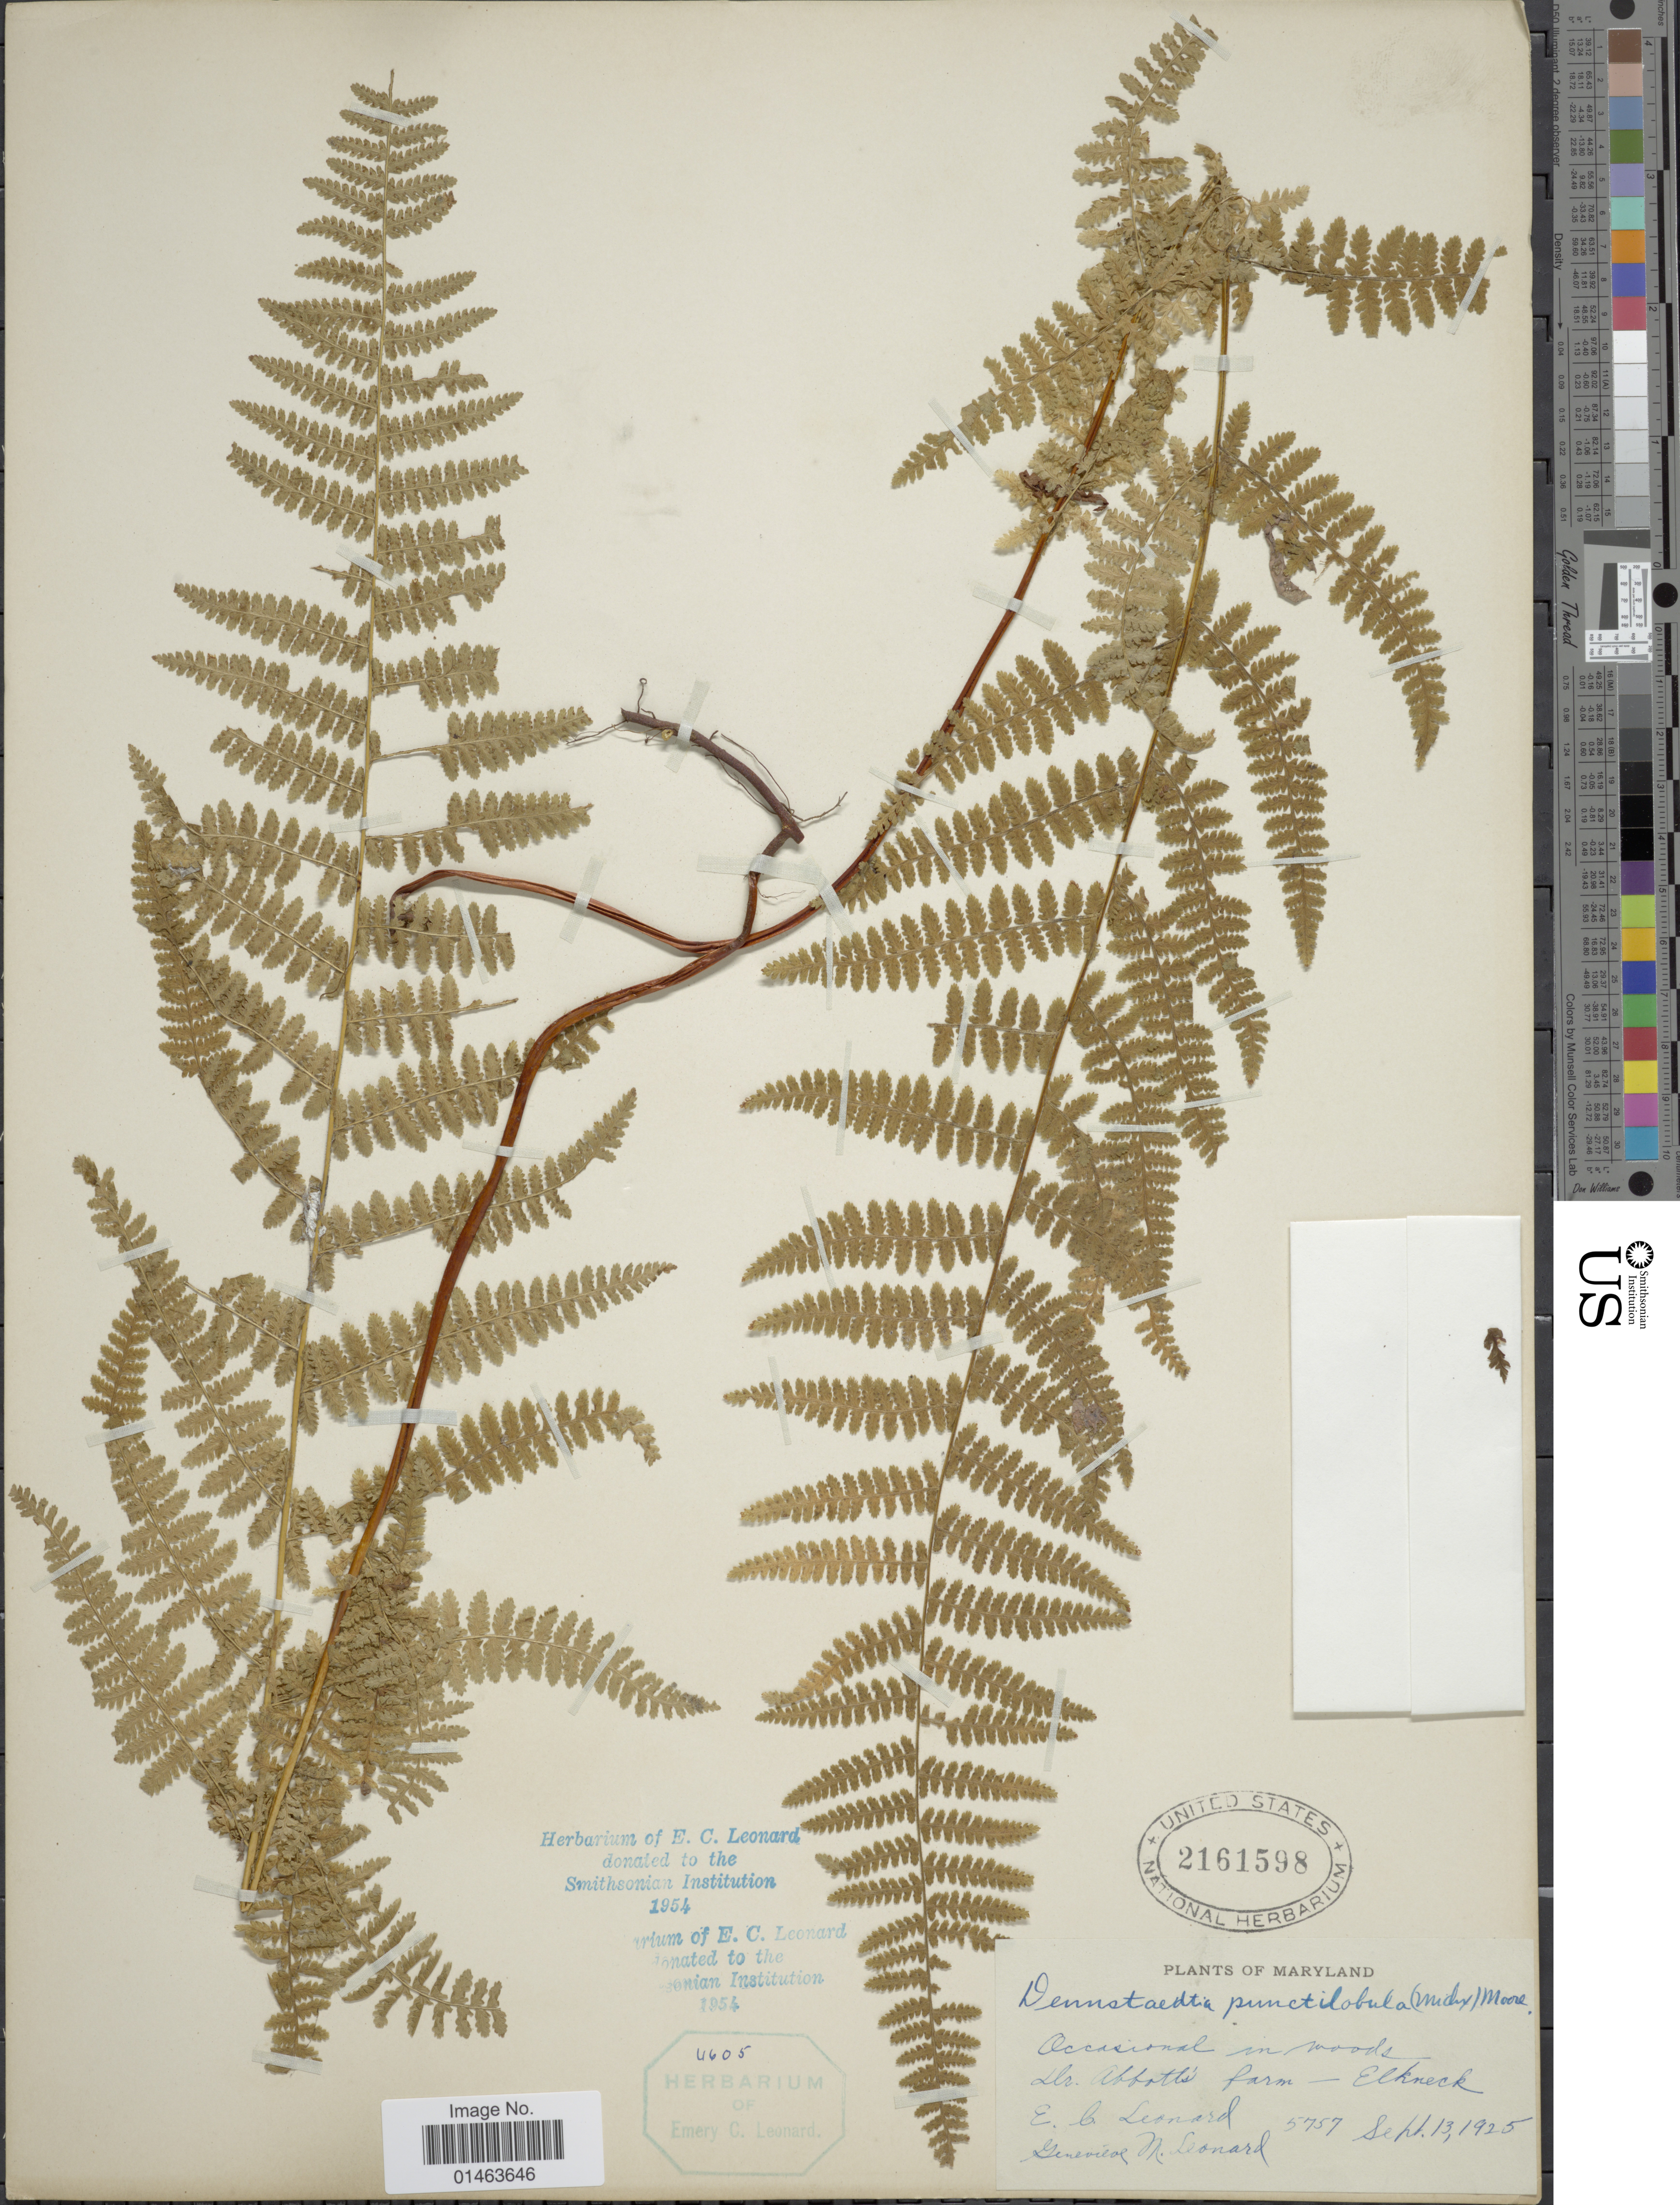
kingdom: Plantae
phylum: Tracheophyta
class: Polypodiopsida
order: Polypodiales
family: Dennstaedtiaceae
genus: Dennstaedtia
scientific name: Dennstaedtia punctilobula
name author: (Michx.) T. Moore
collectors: E. C. Leonard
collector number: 5757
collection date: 1925-09-13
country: United States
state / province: Maryland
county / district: Cecil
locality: Maryland, Occasional in woods Dr. Abbott's farm-Elkneck.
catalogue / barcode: US 2161598